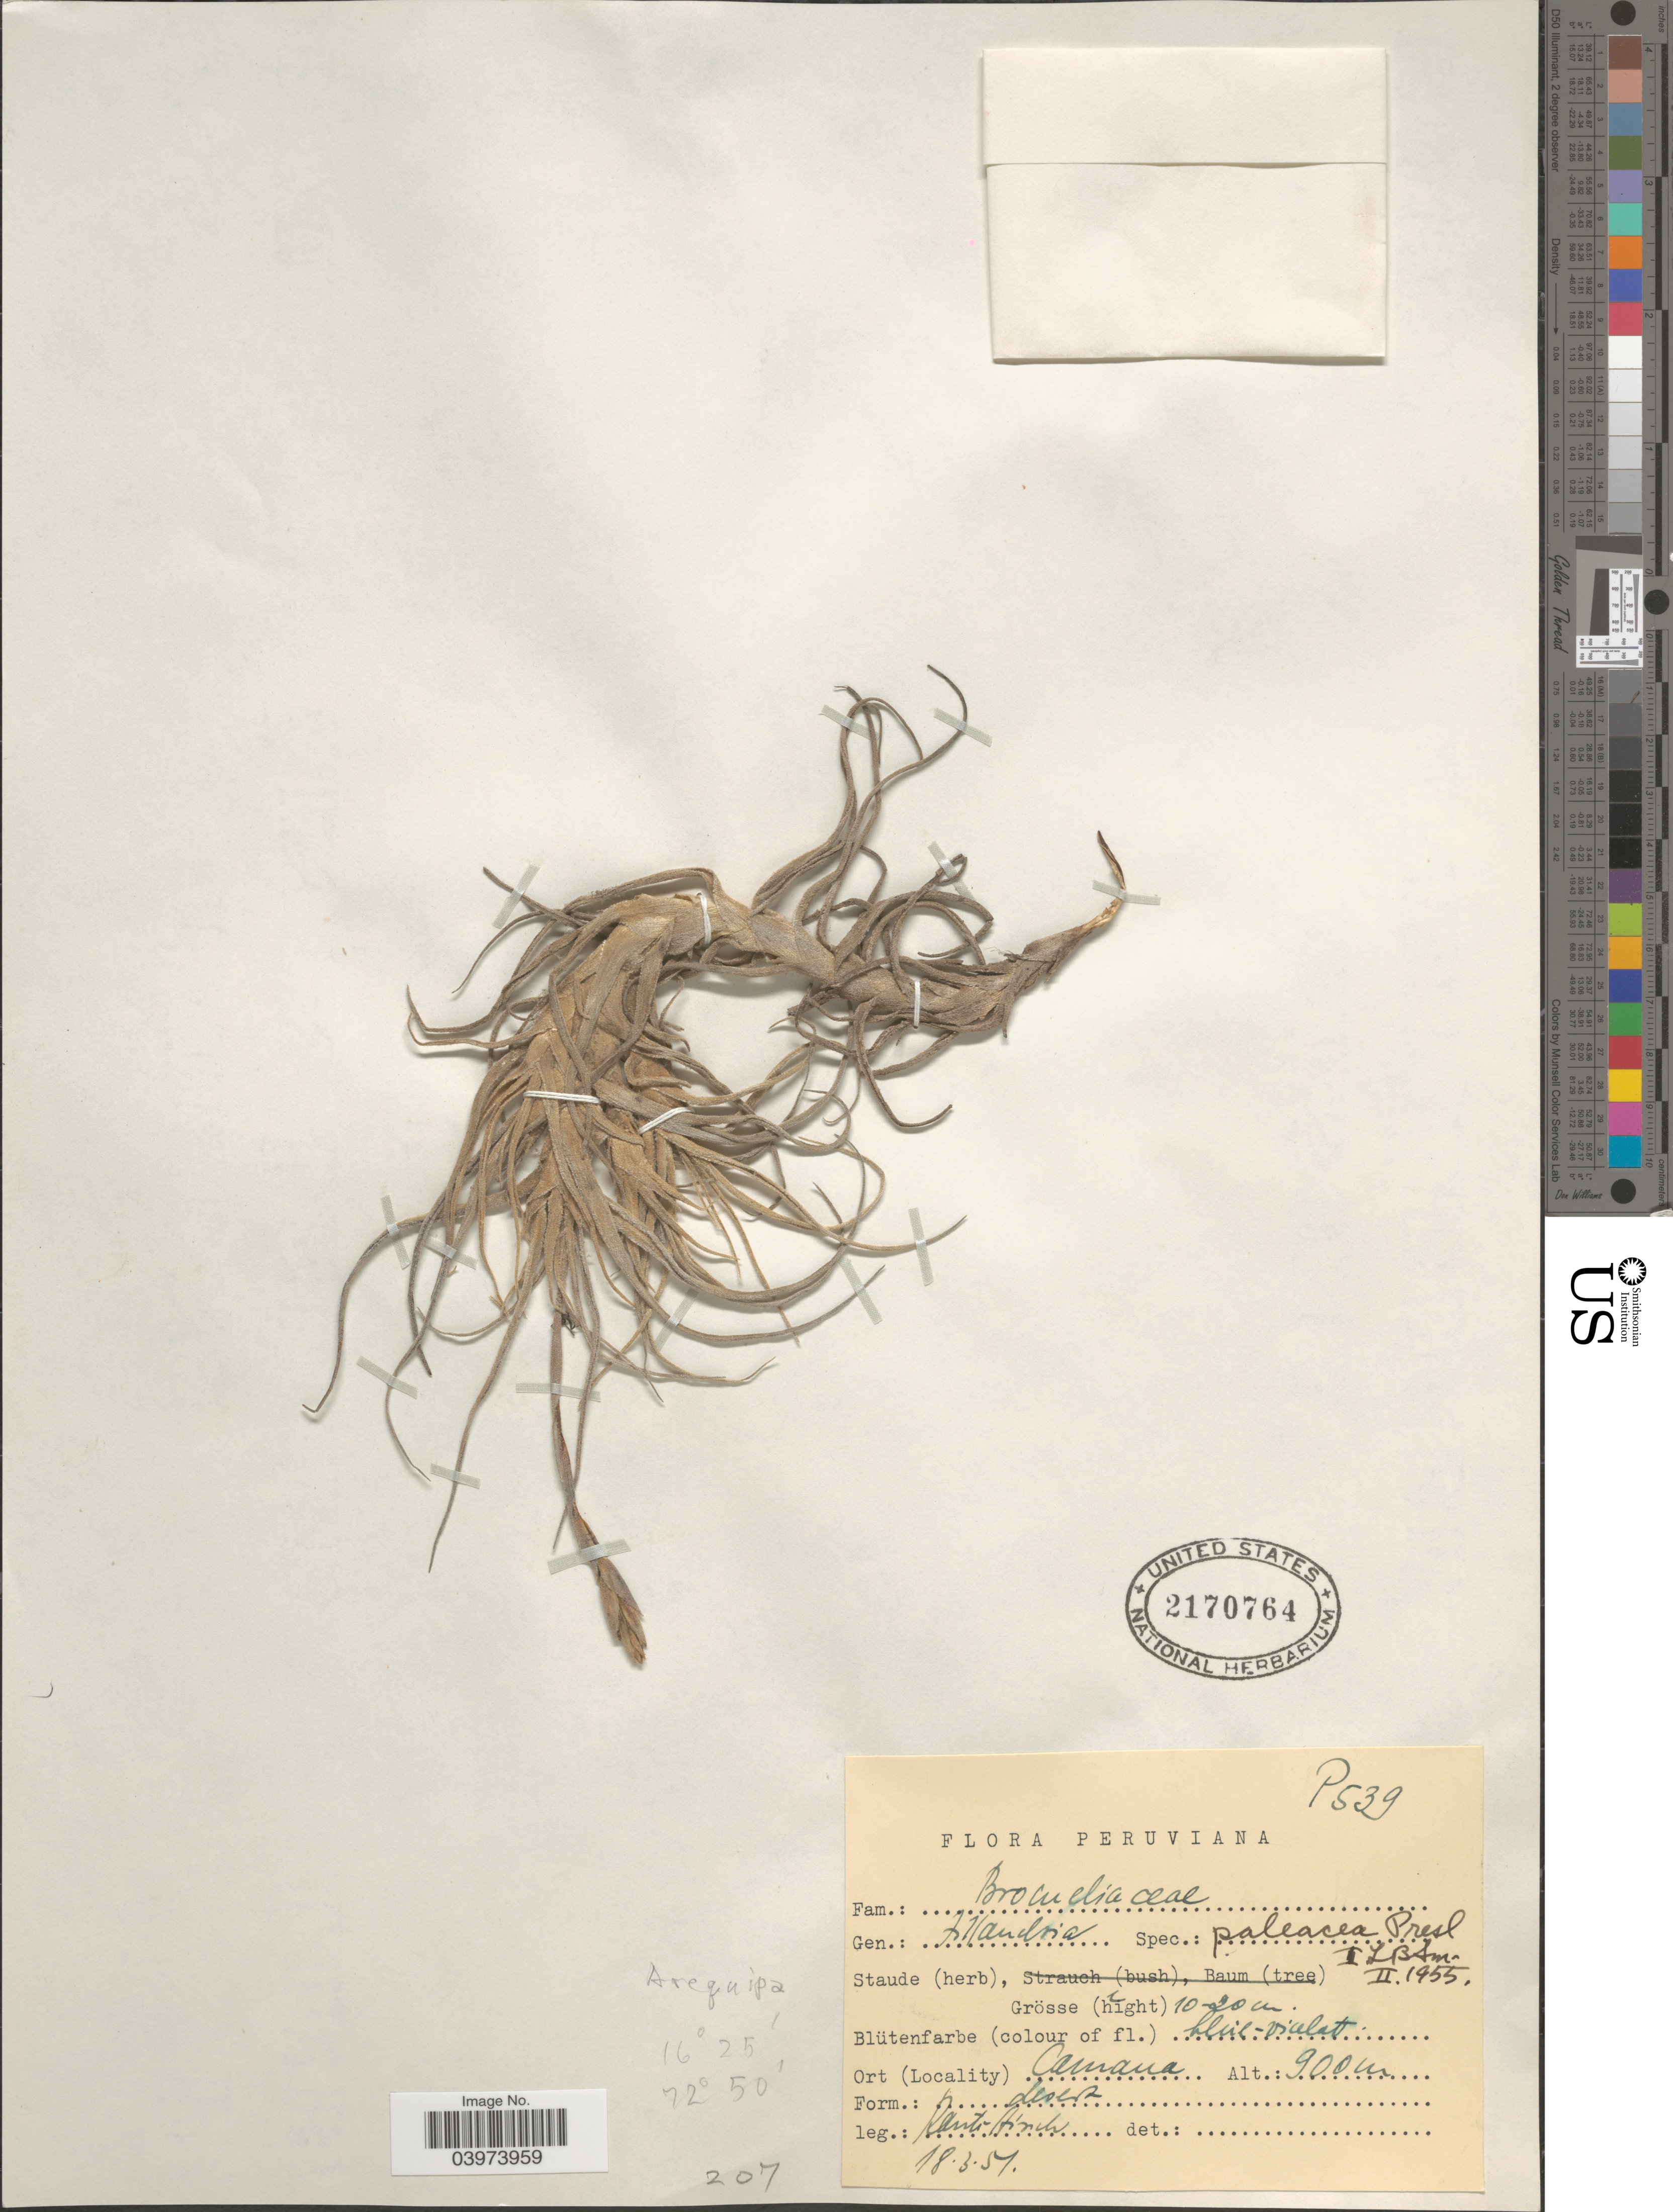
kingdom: Plantae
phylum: Tracheophyta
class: Liliopsida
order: Poales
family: Bromeliaceae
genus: Tillandsia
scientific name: Tillandsia paleacea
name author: C. Presl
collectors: -. Rauh & Hirsch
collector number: P539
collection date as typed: Transcribed d/m/y: 18/3/51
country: Peru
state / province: Arequipa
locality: Camana.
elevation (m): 900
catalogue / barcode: US 2170764